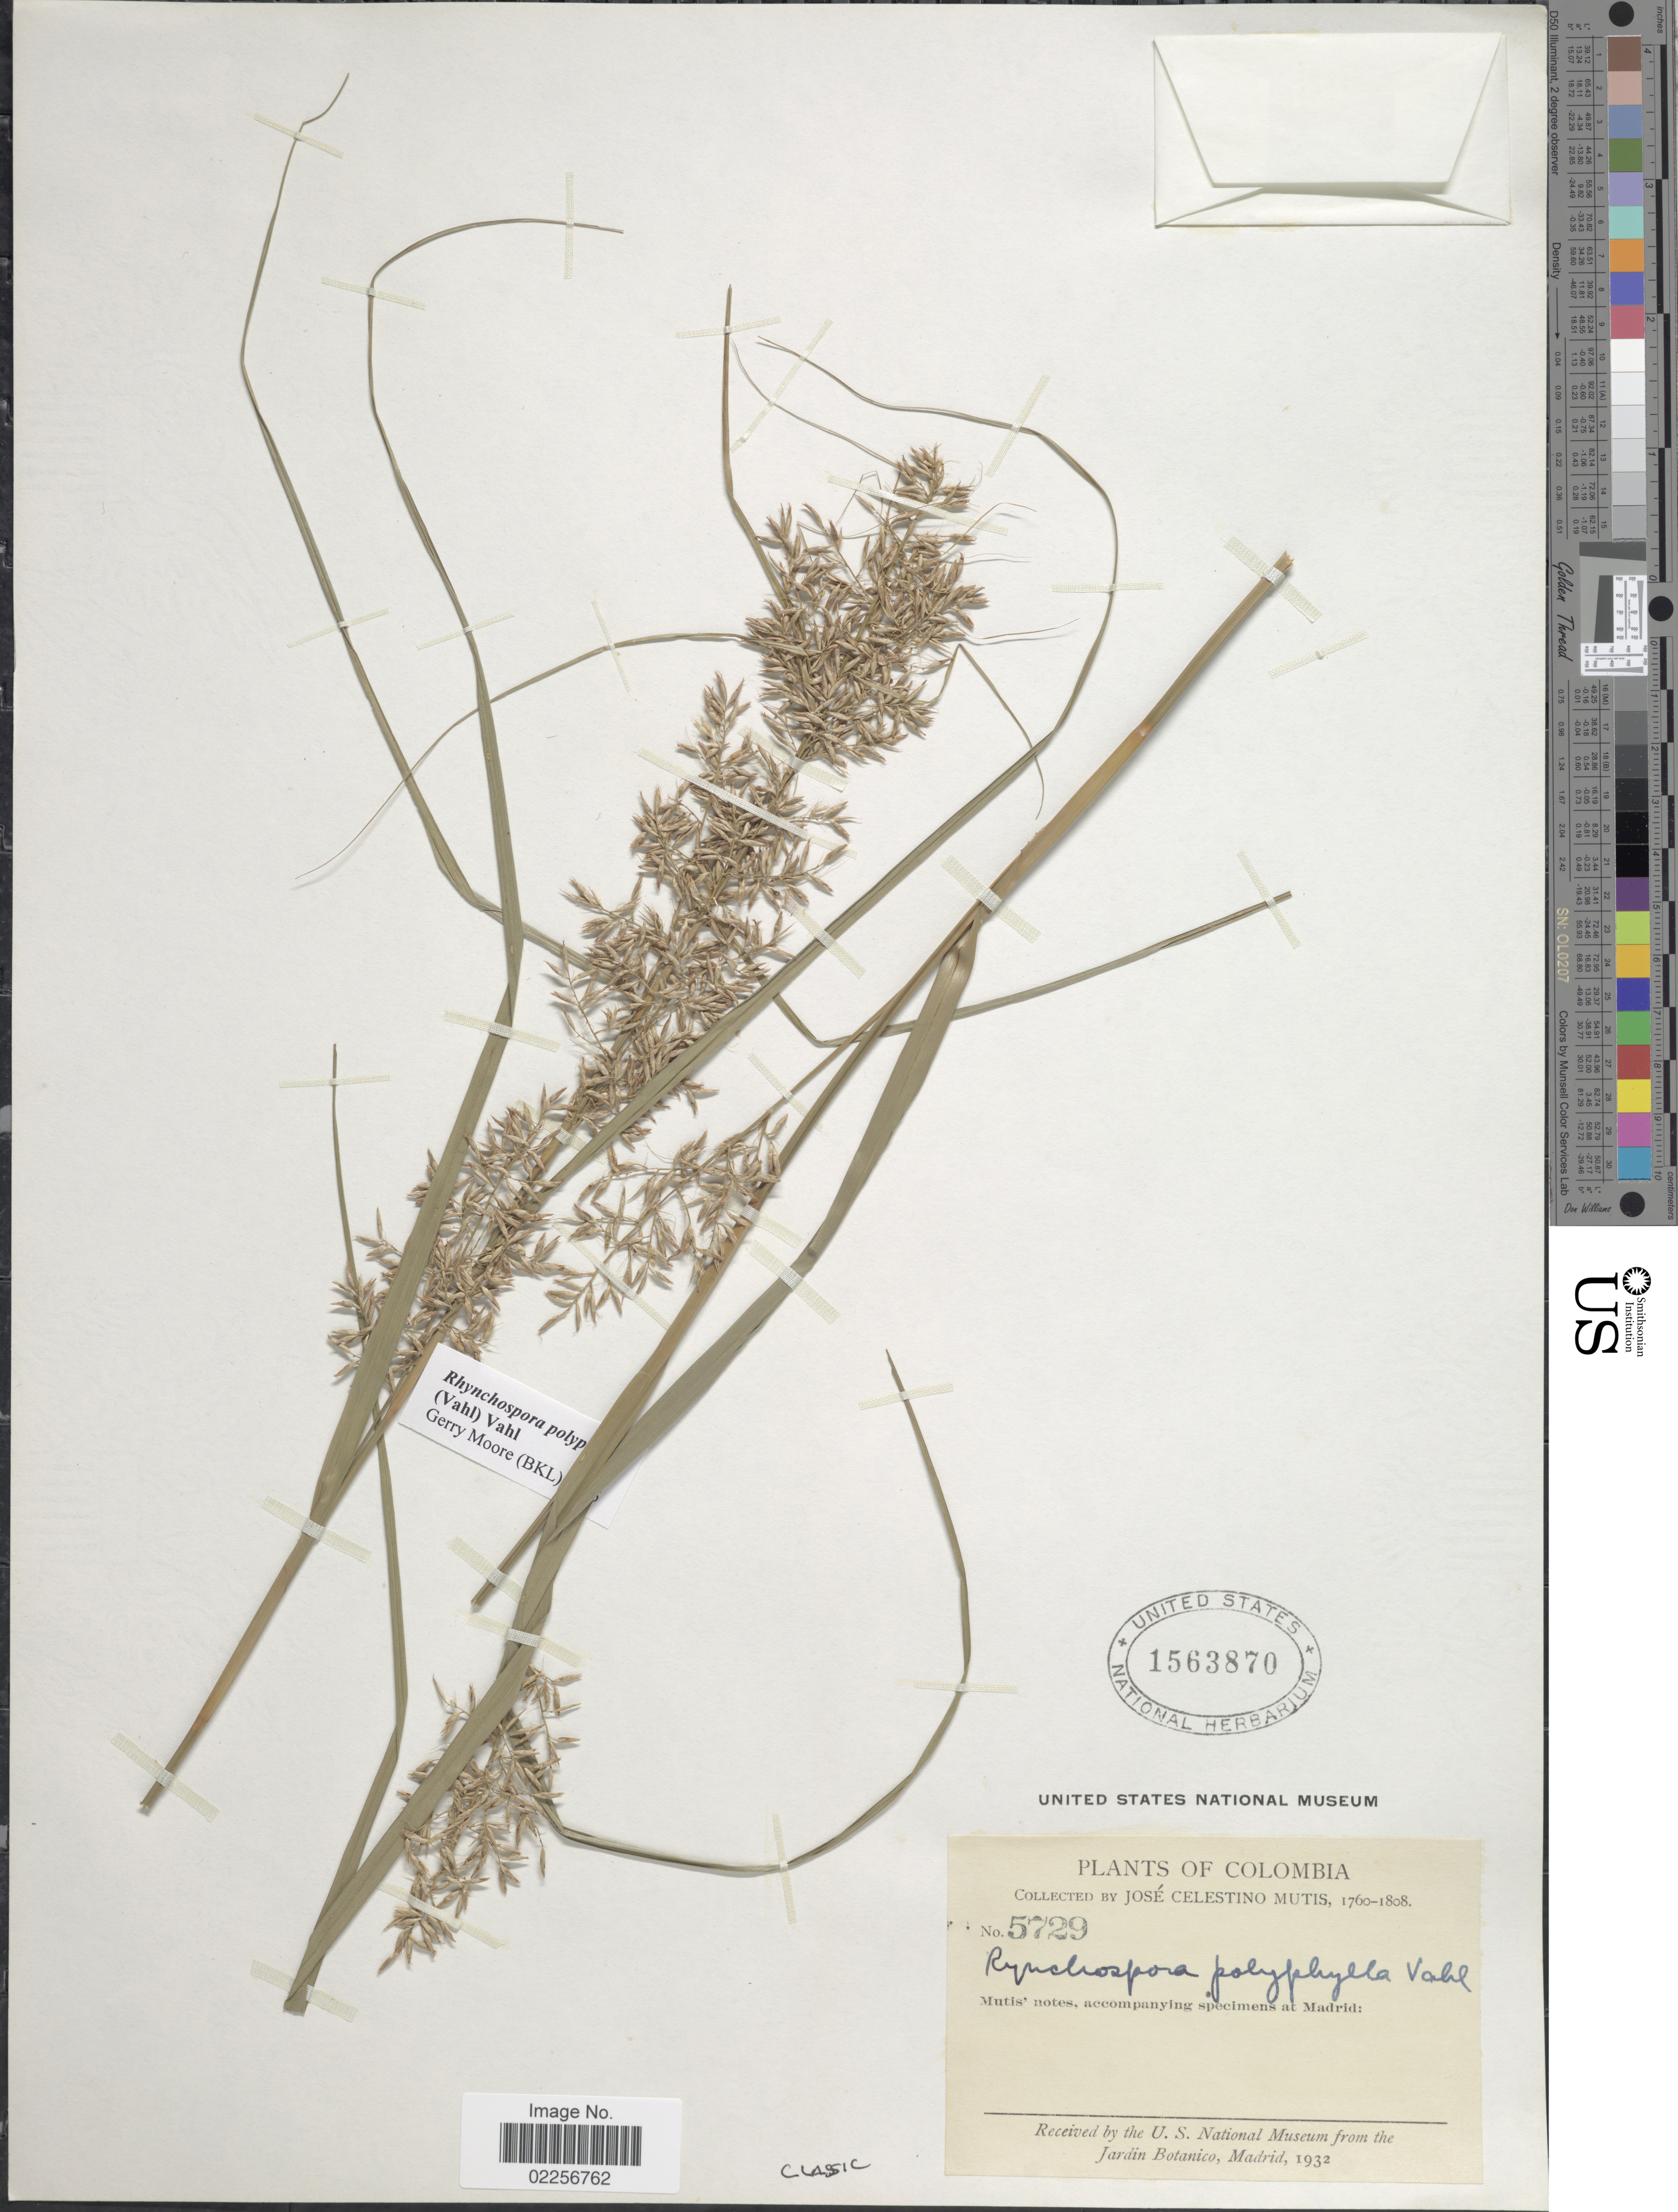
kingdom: Plantae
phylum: Tracheophyta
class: Liliopsida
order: Poales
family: Cyperaceae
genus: Rhynchospora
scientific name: Rhynchospora polyphylla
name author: (Vahl) Vahl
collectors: J. C. B. Mutis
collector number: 5729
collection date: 1760/1808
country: Colombia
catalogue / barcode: US 1563870